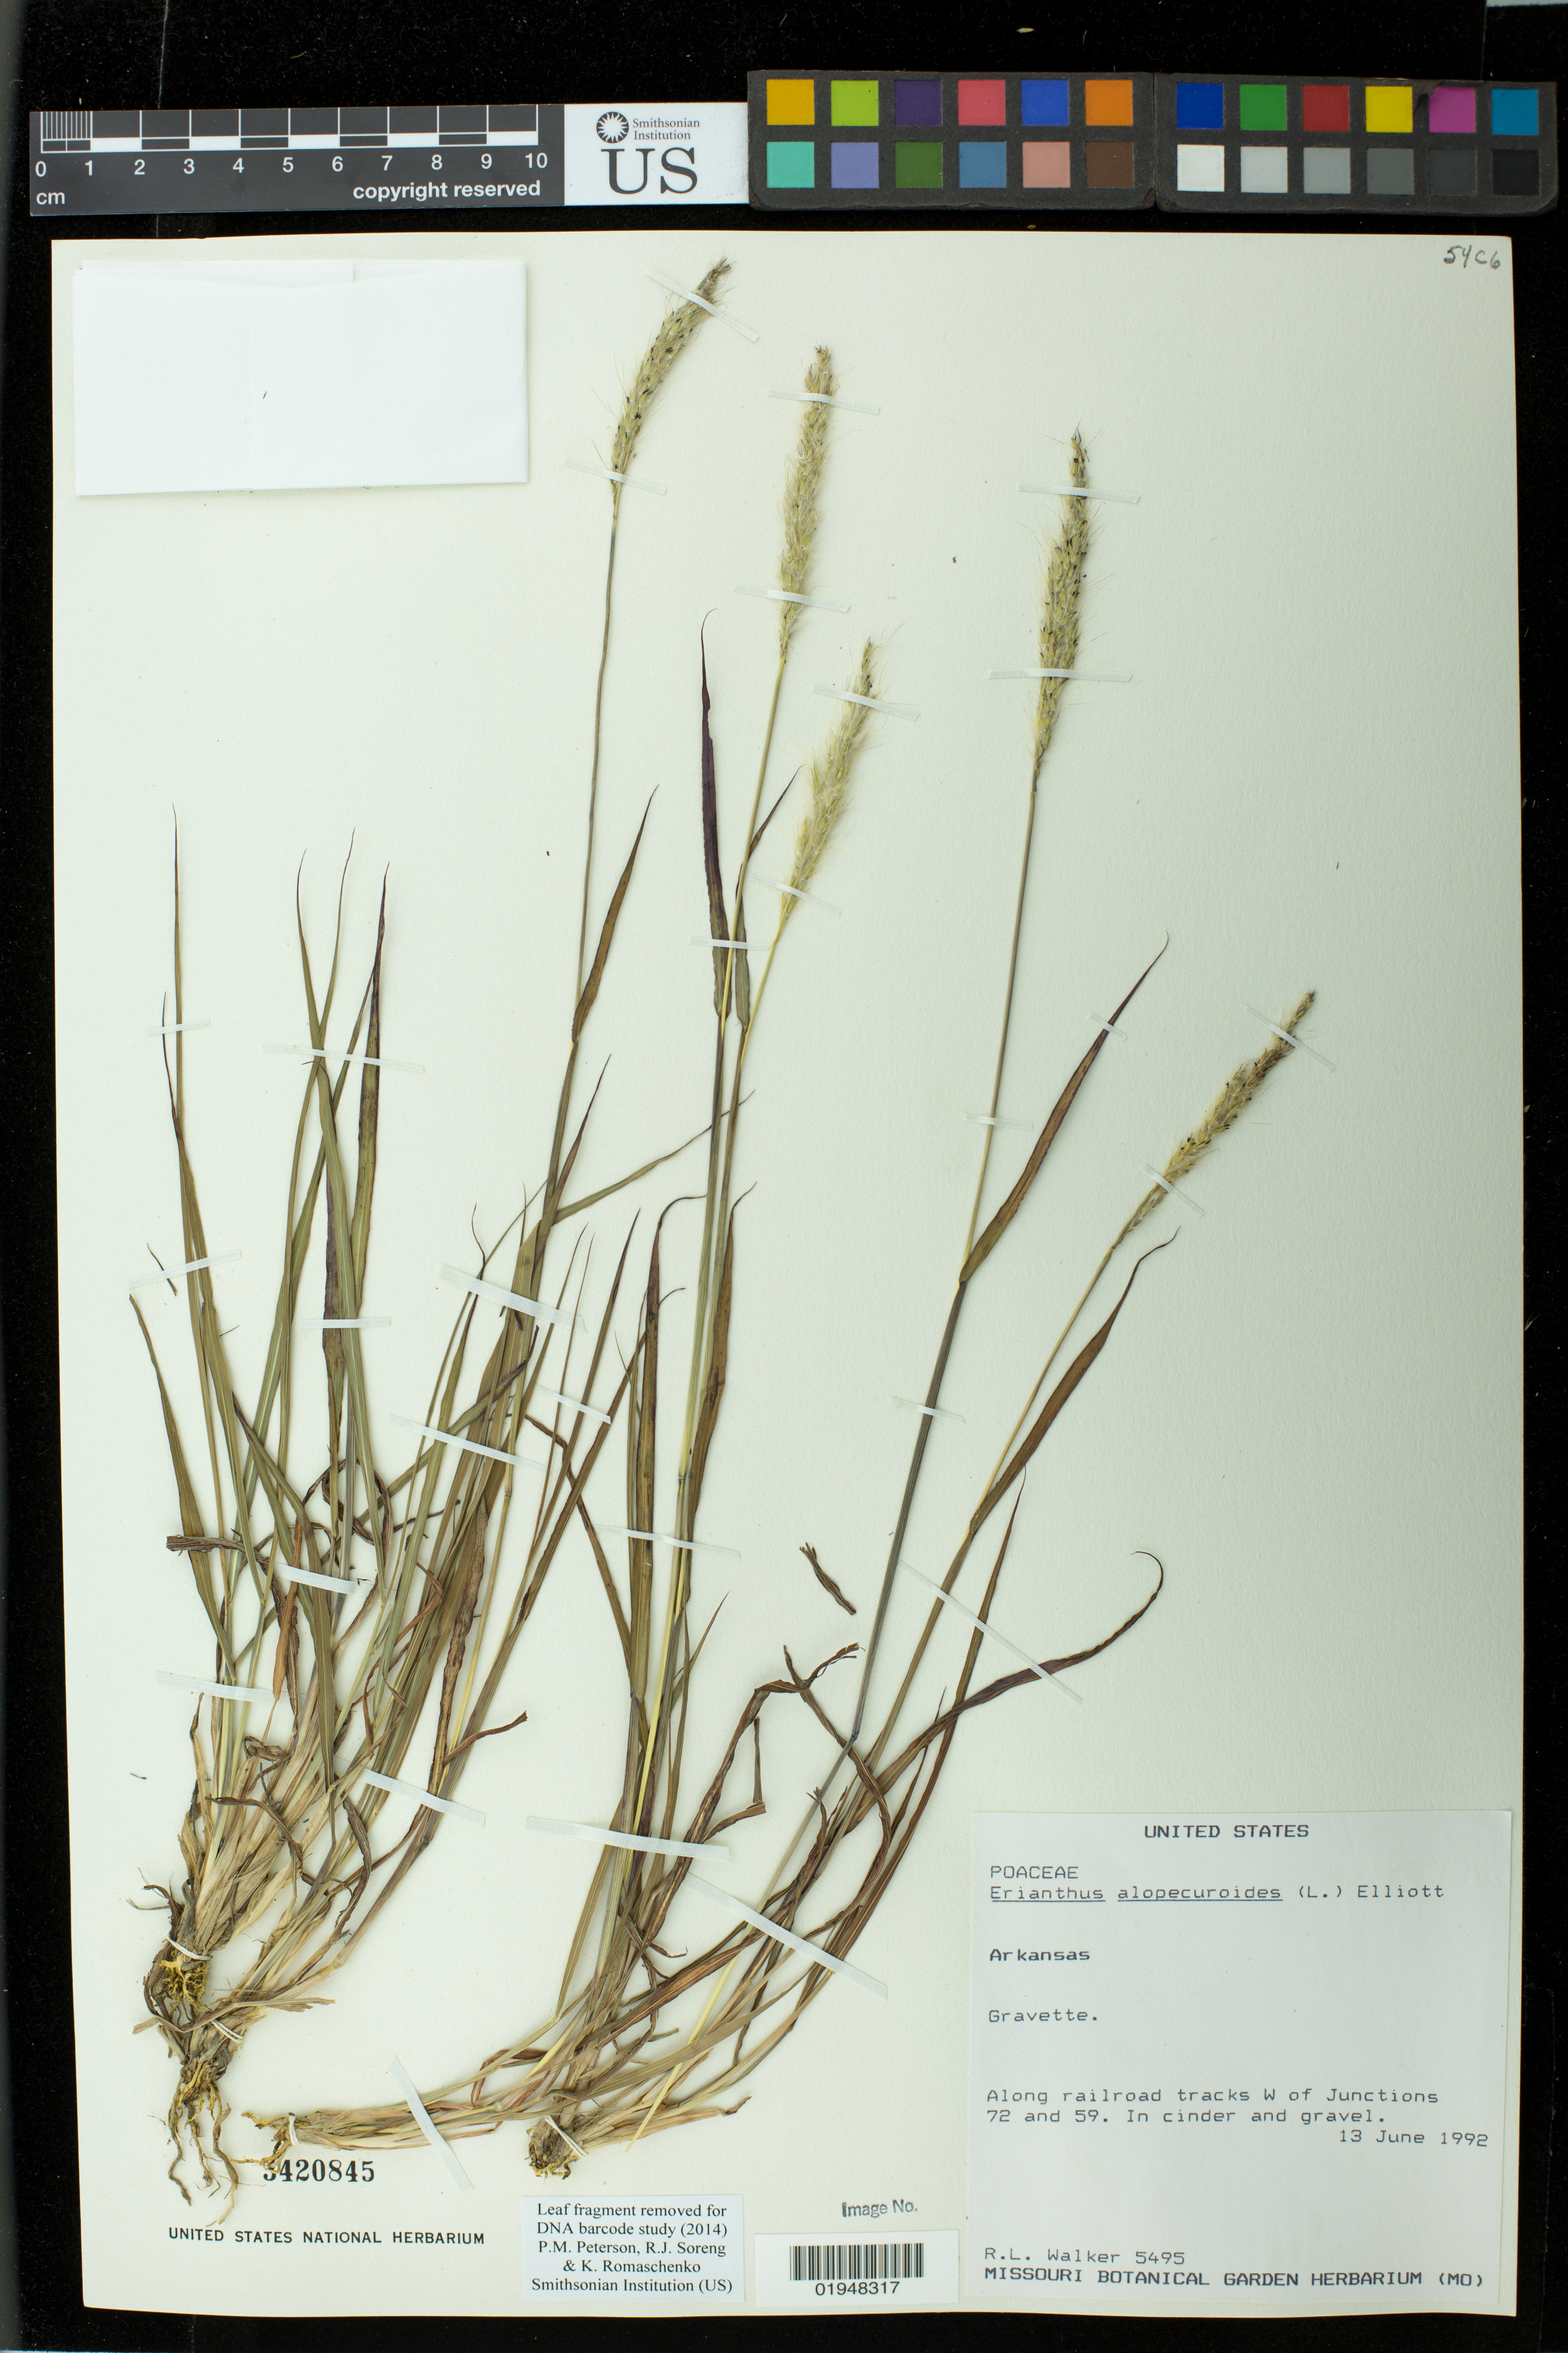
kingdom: Plantae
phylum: Tracheophyta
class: Liliopsida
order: Poales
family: Poaceae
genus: Erianthus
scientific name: Erianthus alopecuroides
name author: Elliott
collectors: R. Walker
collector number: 5495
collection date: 1992-06-13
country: United States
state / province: Arkansas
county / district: Benton County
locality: Gravette.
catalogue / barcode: US 3420845